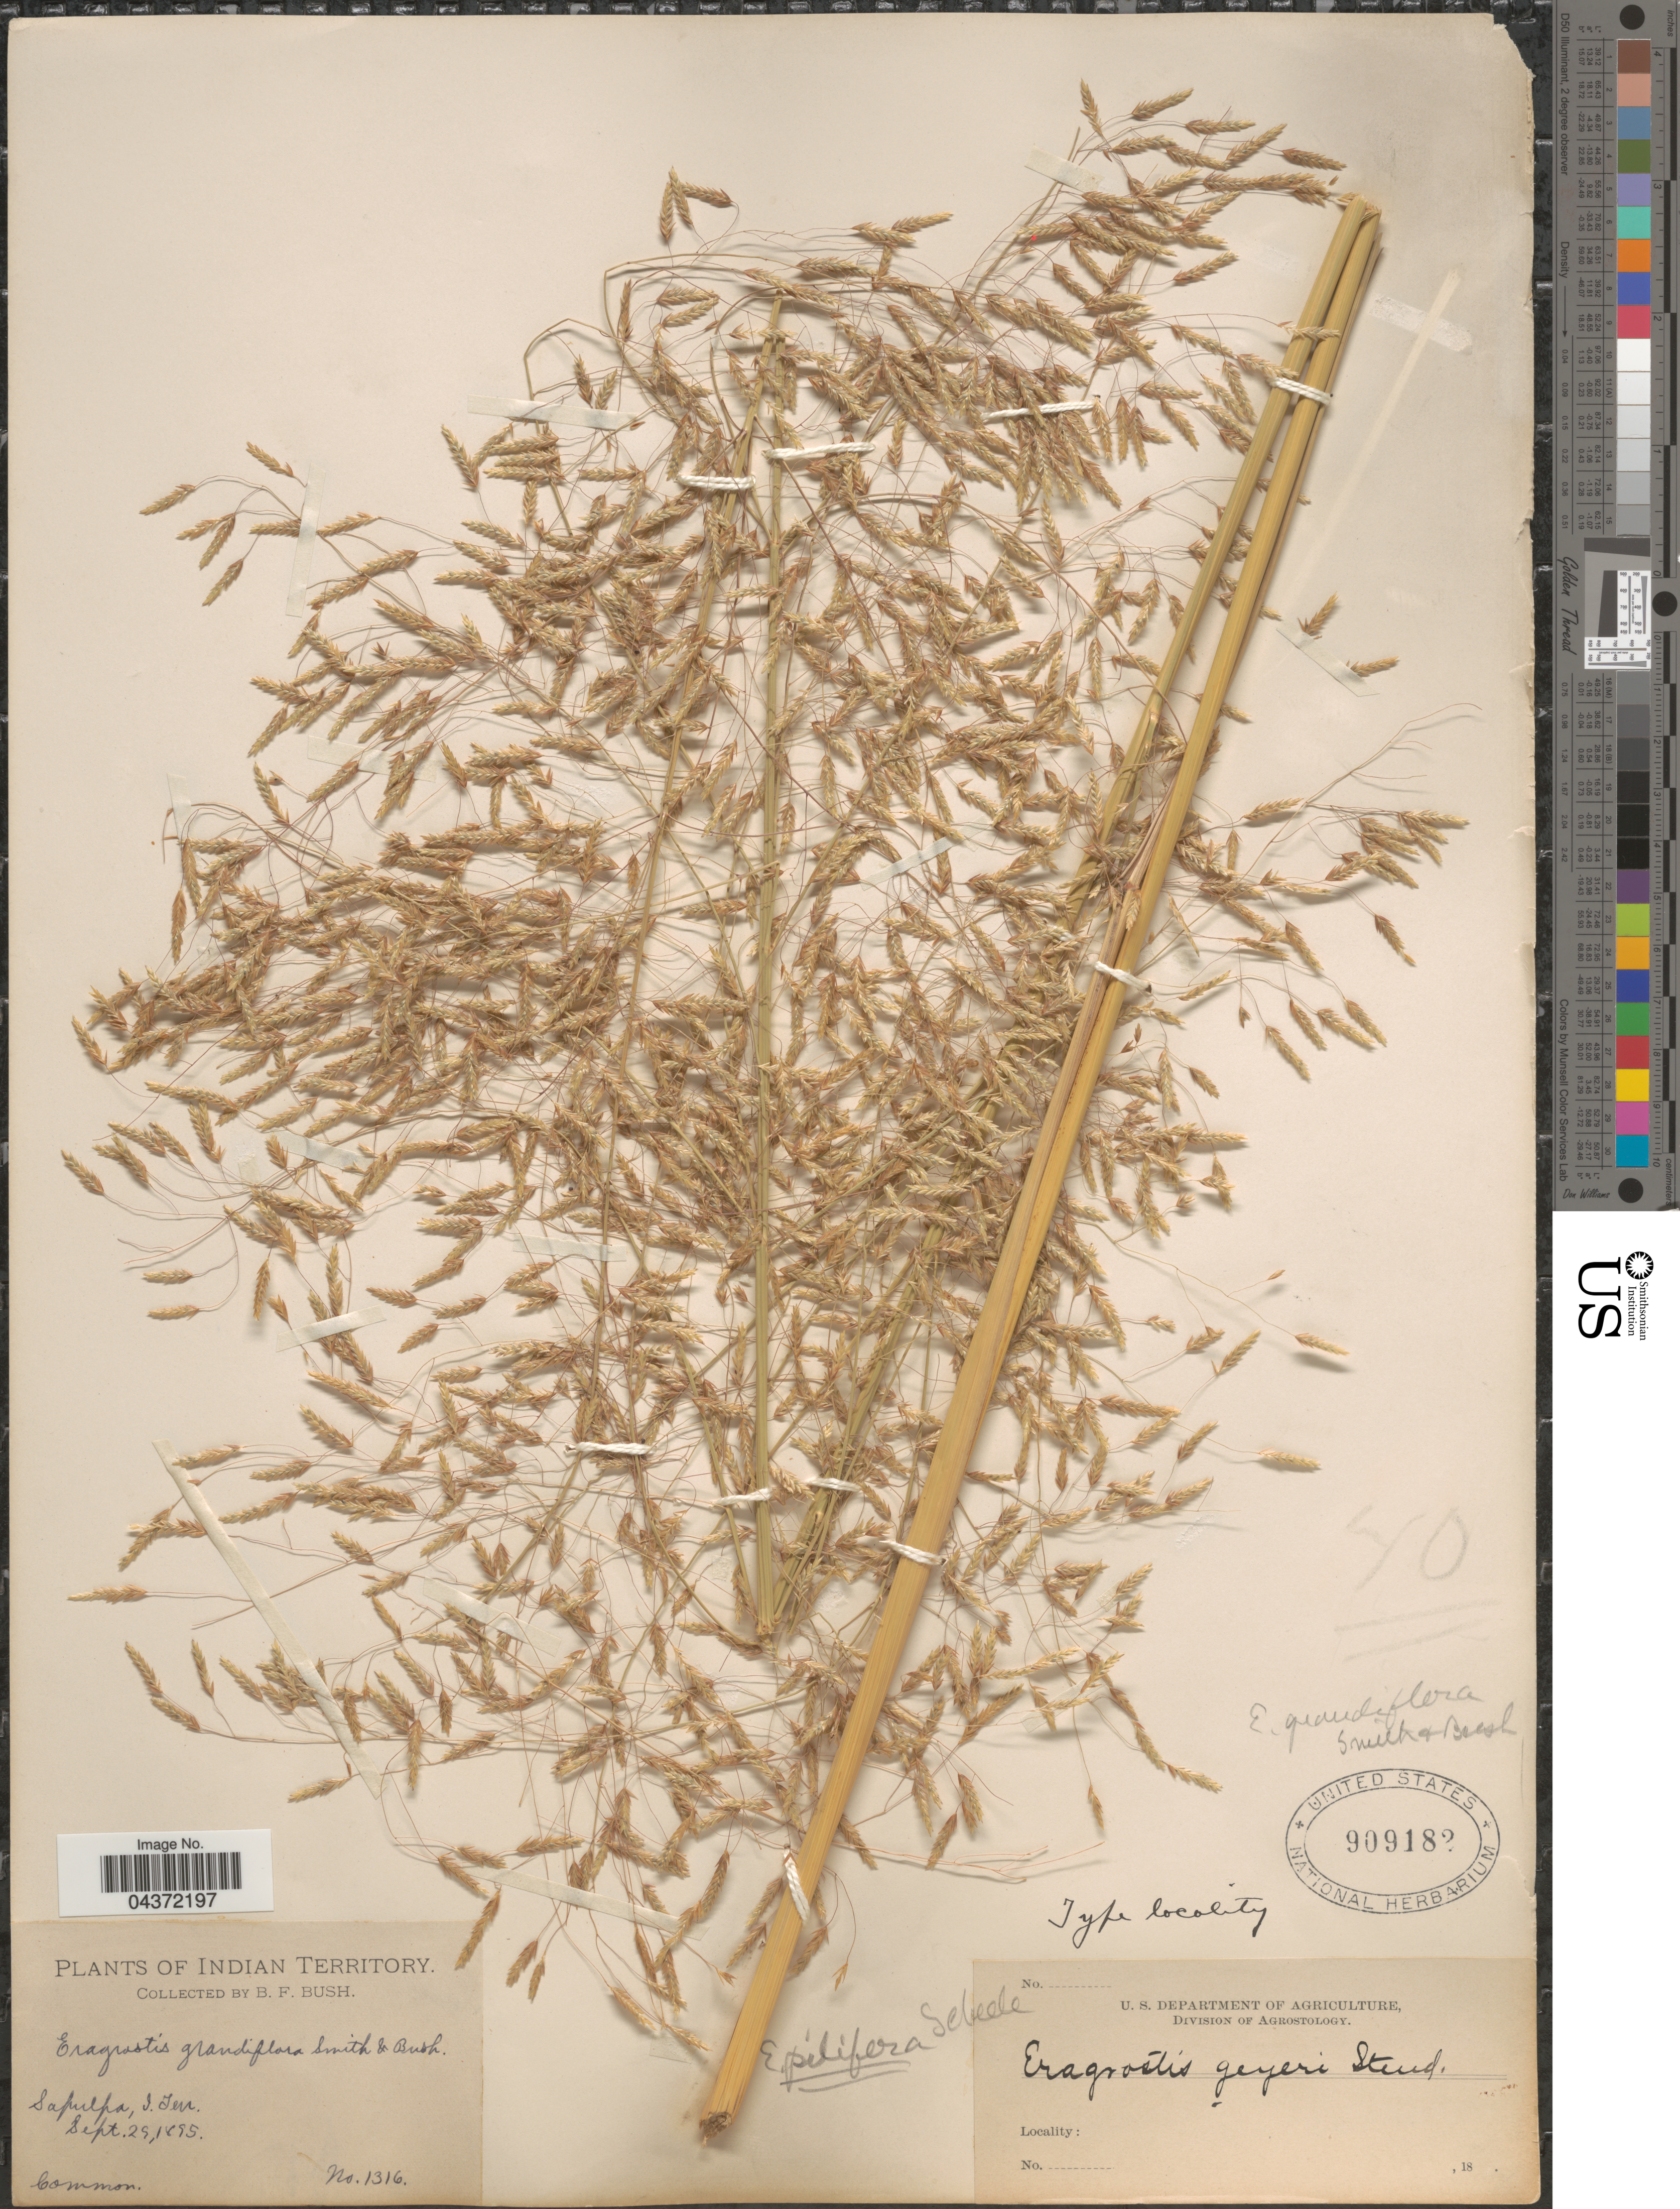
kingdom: Plantae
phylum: Tracheophyta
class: Liliopsida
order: Poales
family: Poaceae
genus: Eragrostis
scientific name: Eragrostis trichodes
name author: (Nutt.) Alph. Wood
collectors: B. F. Bush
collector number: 1316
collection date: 1895-09-29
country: United States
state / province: Oklahoma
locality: Indian Territory. Sapulpa.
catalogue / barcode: US 909182